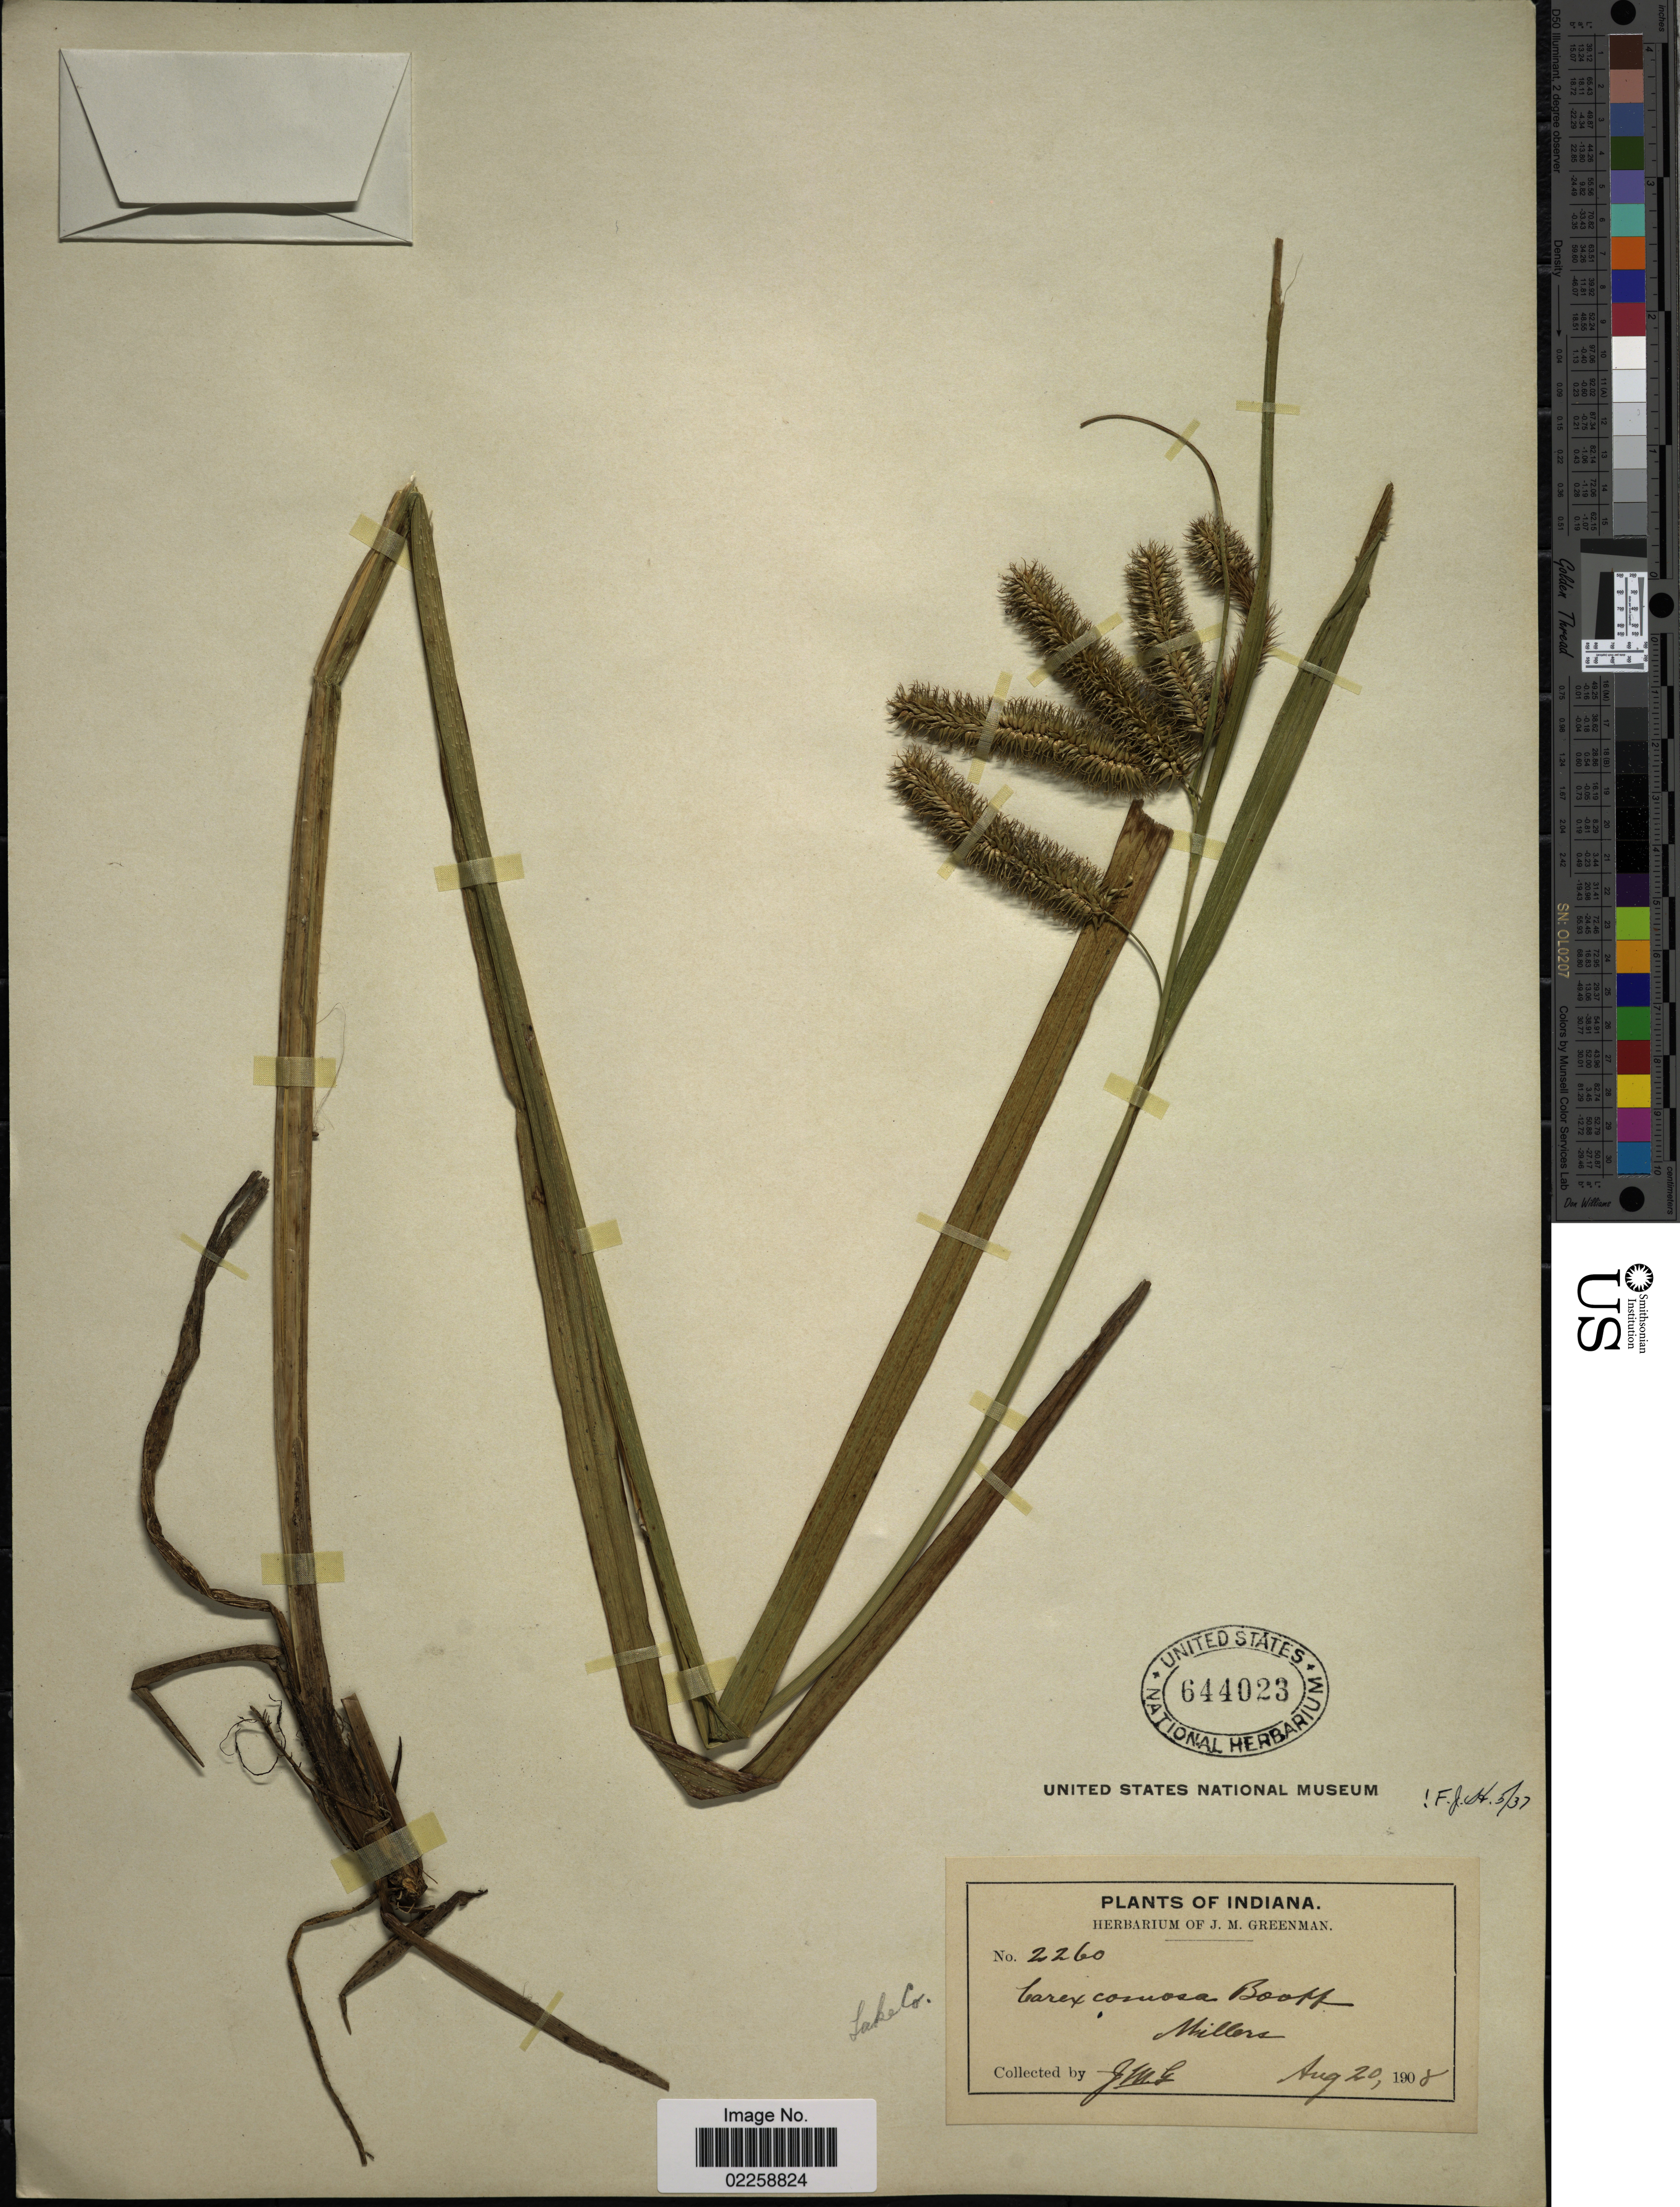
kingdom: Plantae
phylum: Tracheophyta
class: Liliopsida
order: Poales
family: Cyperaceae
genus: Carex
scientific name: Carex comosa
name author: Boott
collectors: J. M. Greenman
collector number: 2260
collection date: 1908-08-20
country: United States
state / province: Indiana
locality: Millers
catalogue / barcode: US 644023